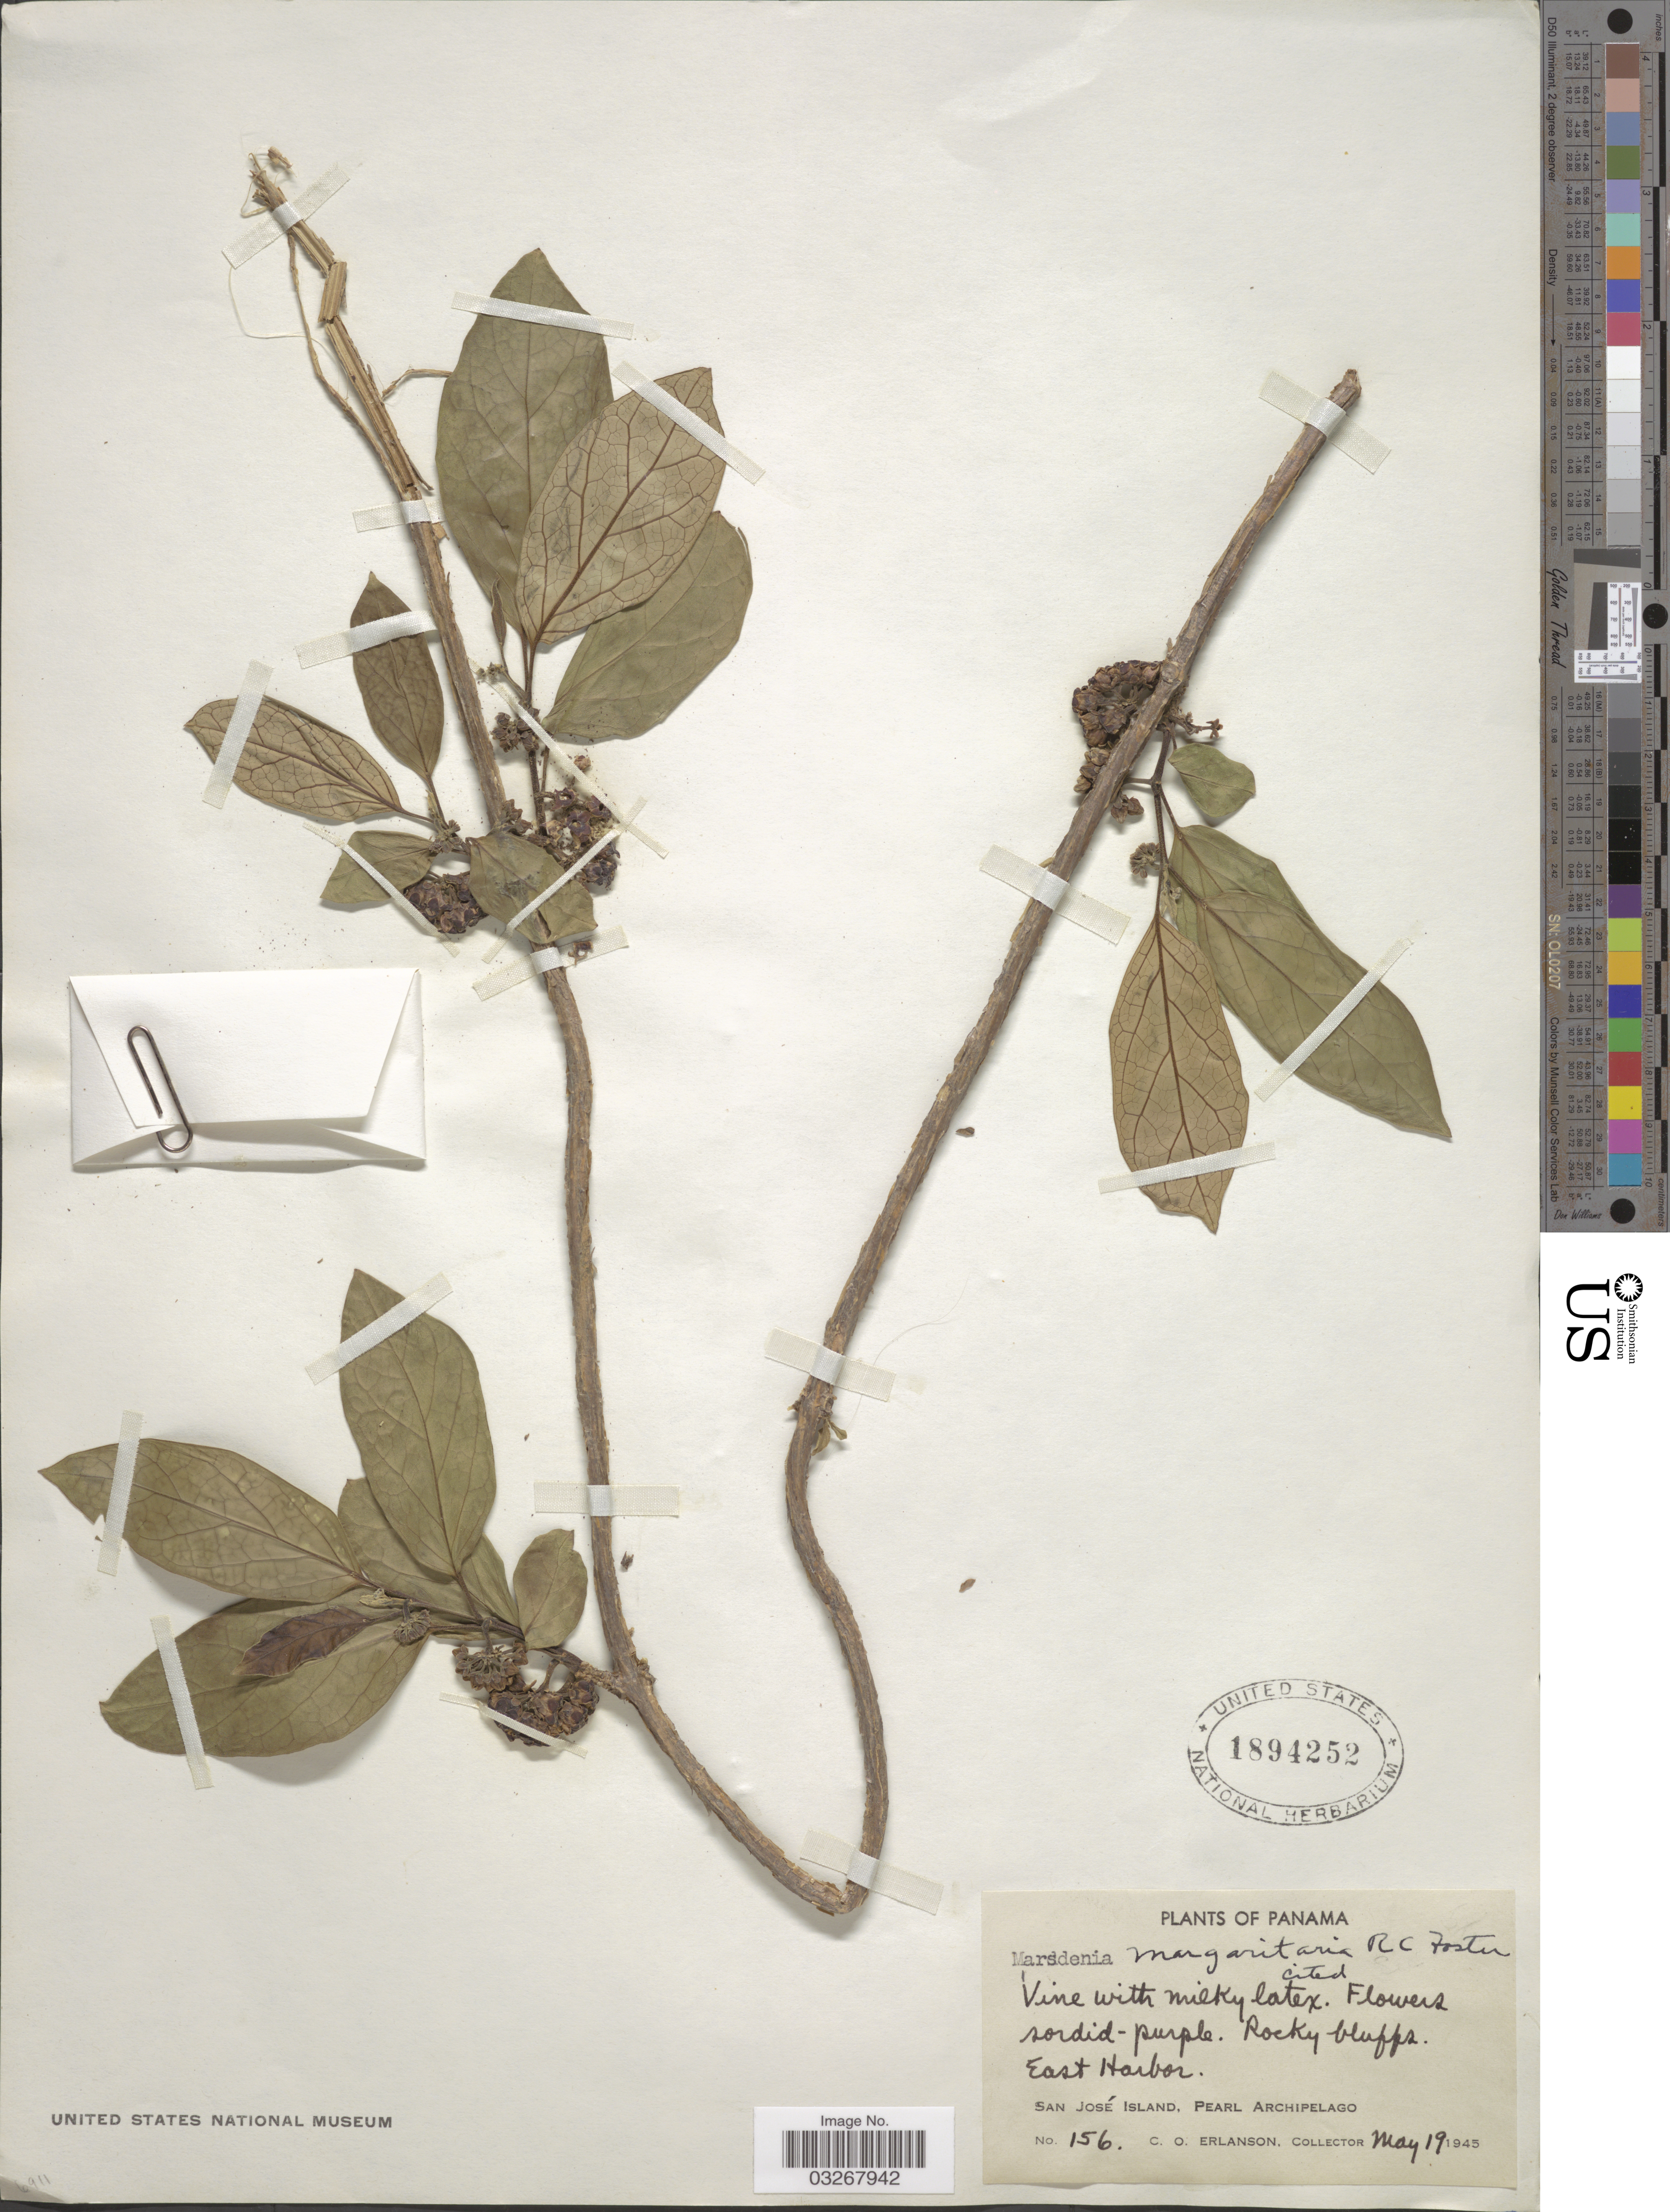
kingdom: Plantae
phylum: Tracheophyta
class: Magnoliopsida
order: Gentianales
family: Apocynaceae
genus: Marsdenia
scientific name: Marsdenia margaritaria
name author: R.C. Foster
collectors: C. O. Erlanson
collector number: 156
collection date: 1945-05-19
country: Panama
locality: East Harbor, San José, Pearl Archipelago.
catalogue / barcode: US 1894252